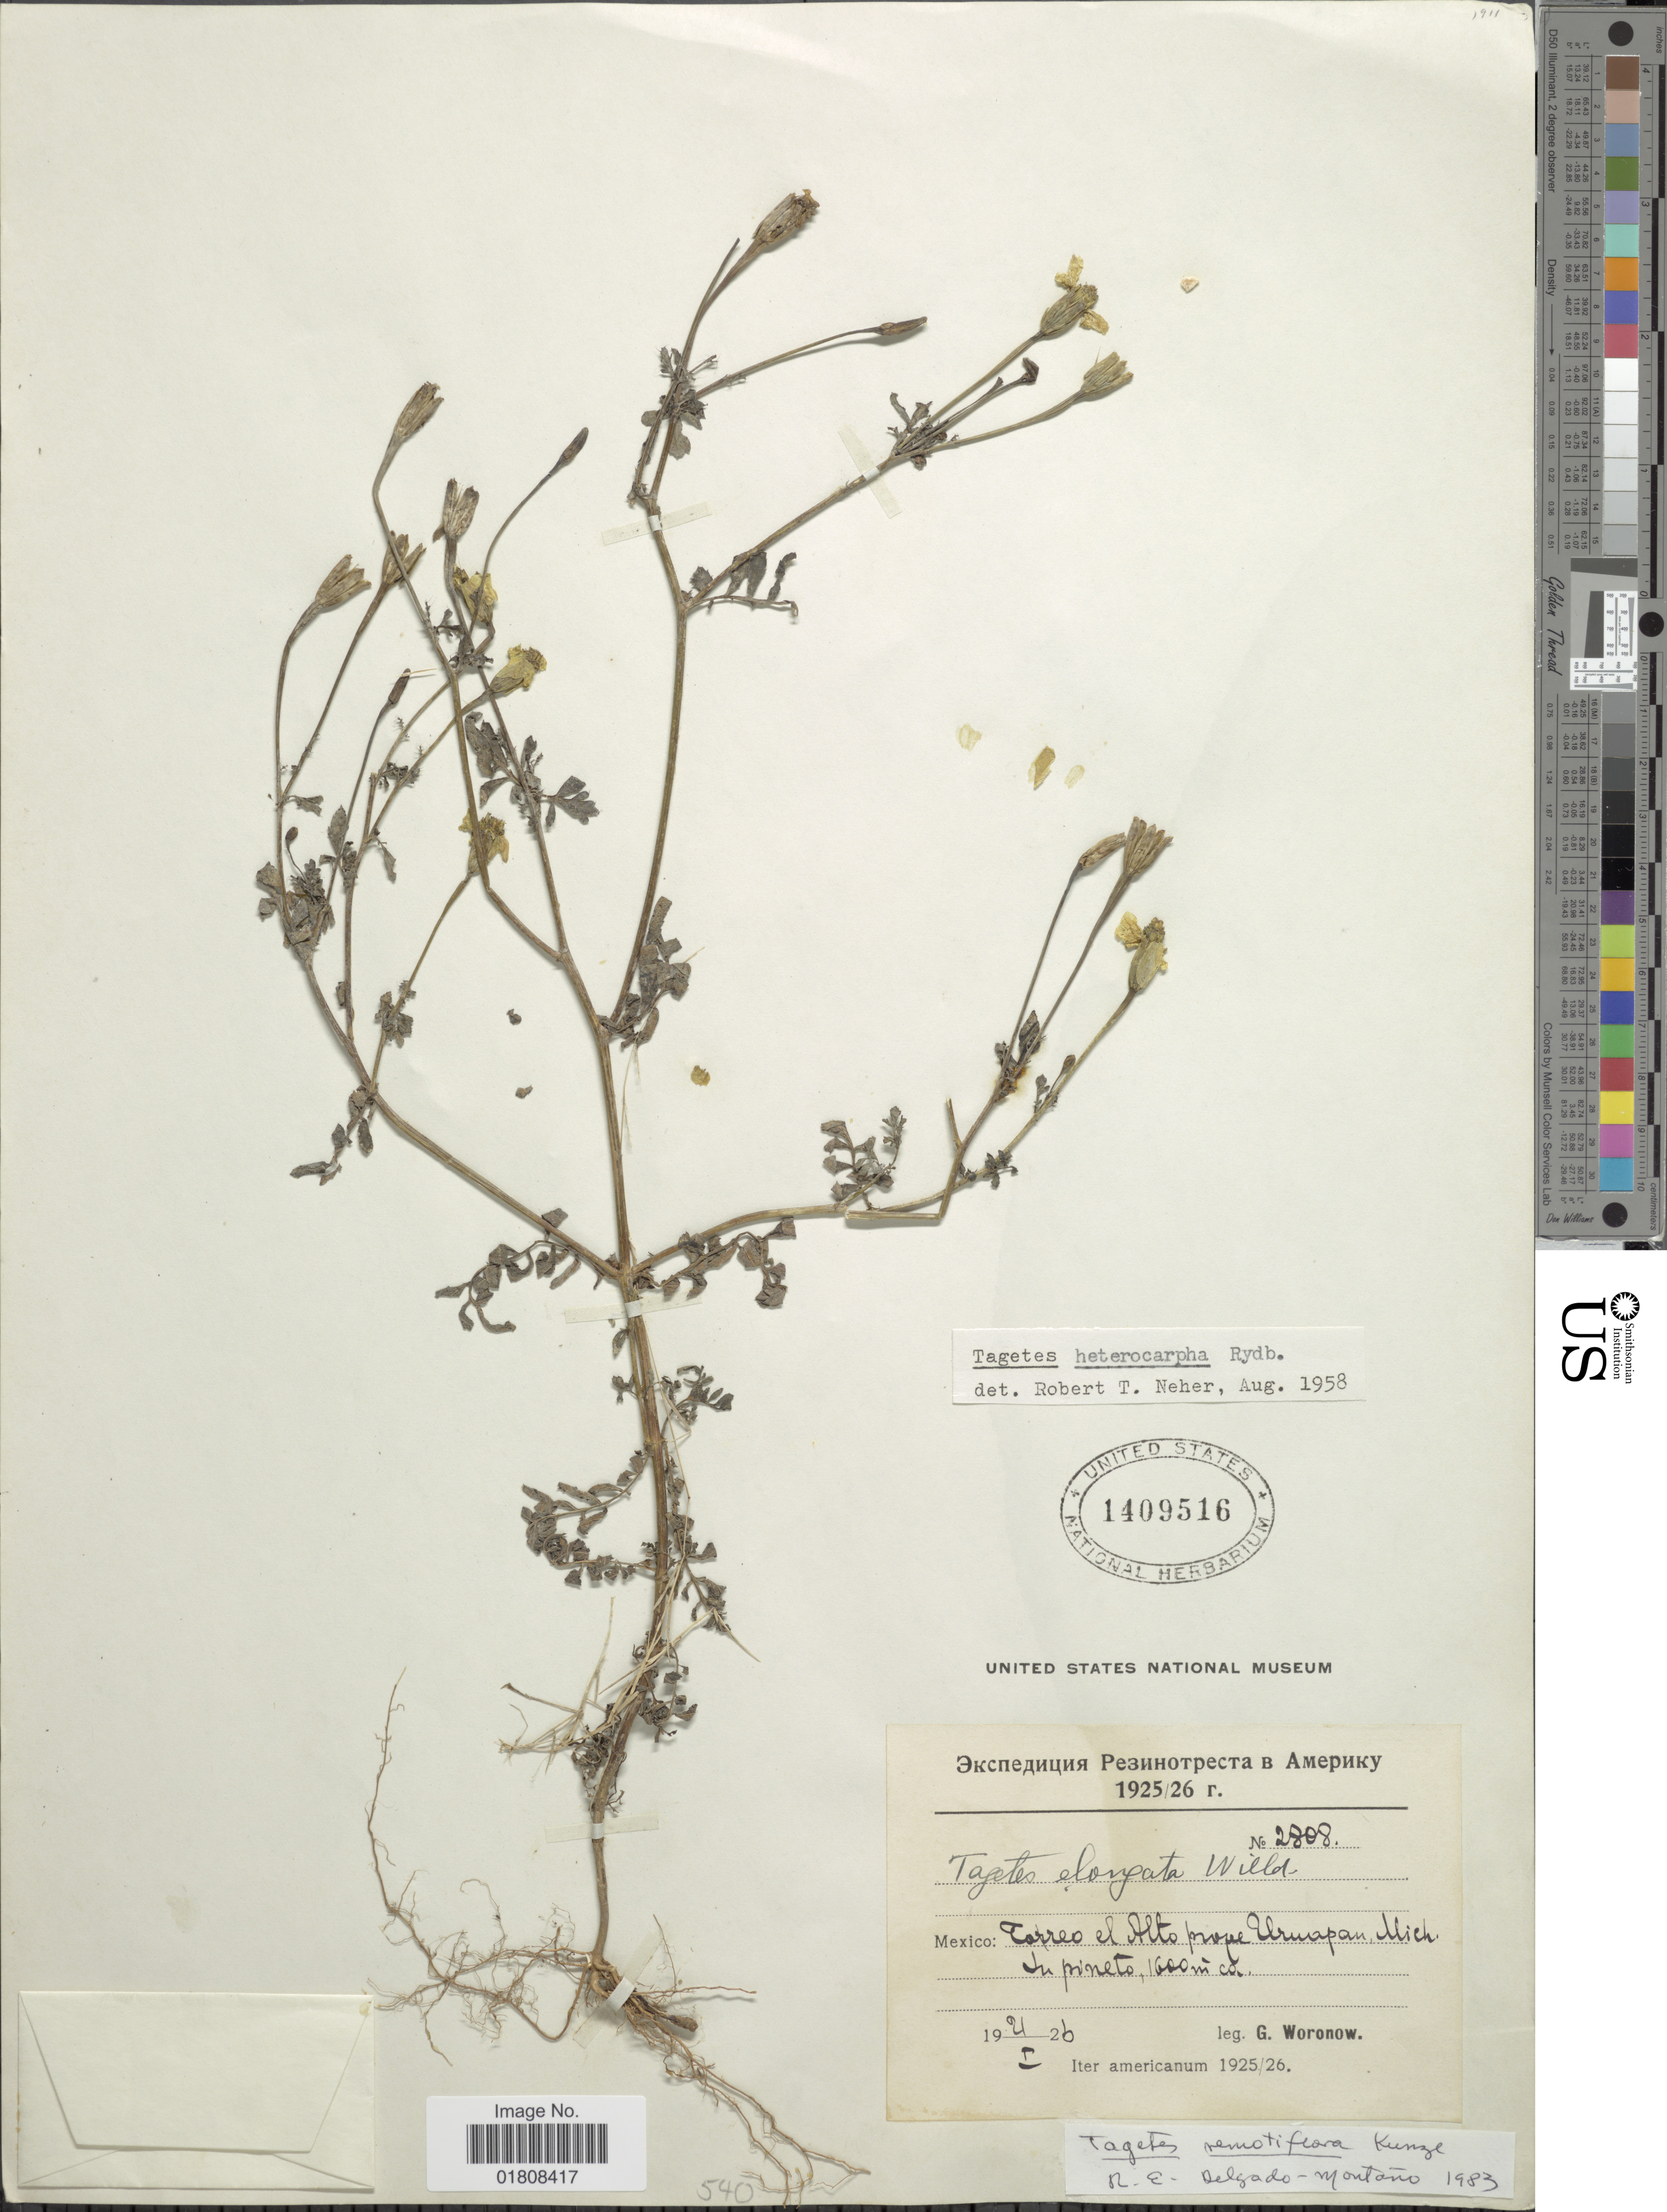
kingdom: Plantae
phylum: Tracheophyta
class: Magnoliopsida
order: Asterales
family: Asteraceae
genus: Tagetes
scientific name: Tagetes remotiflora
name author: Kunze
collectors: G. Woronow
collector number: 2808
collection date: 1926-01-21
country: Mexico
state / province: Michoacán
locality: Toreo el Alto prope Uruapan, Mich.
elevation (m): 1600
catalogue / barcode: US 1409516